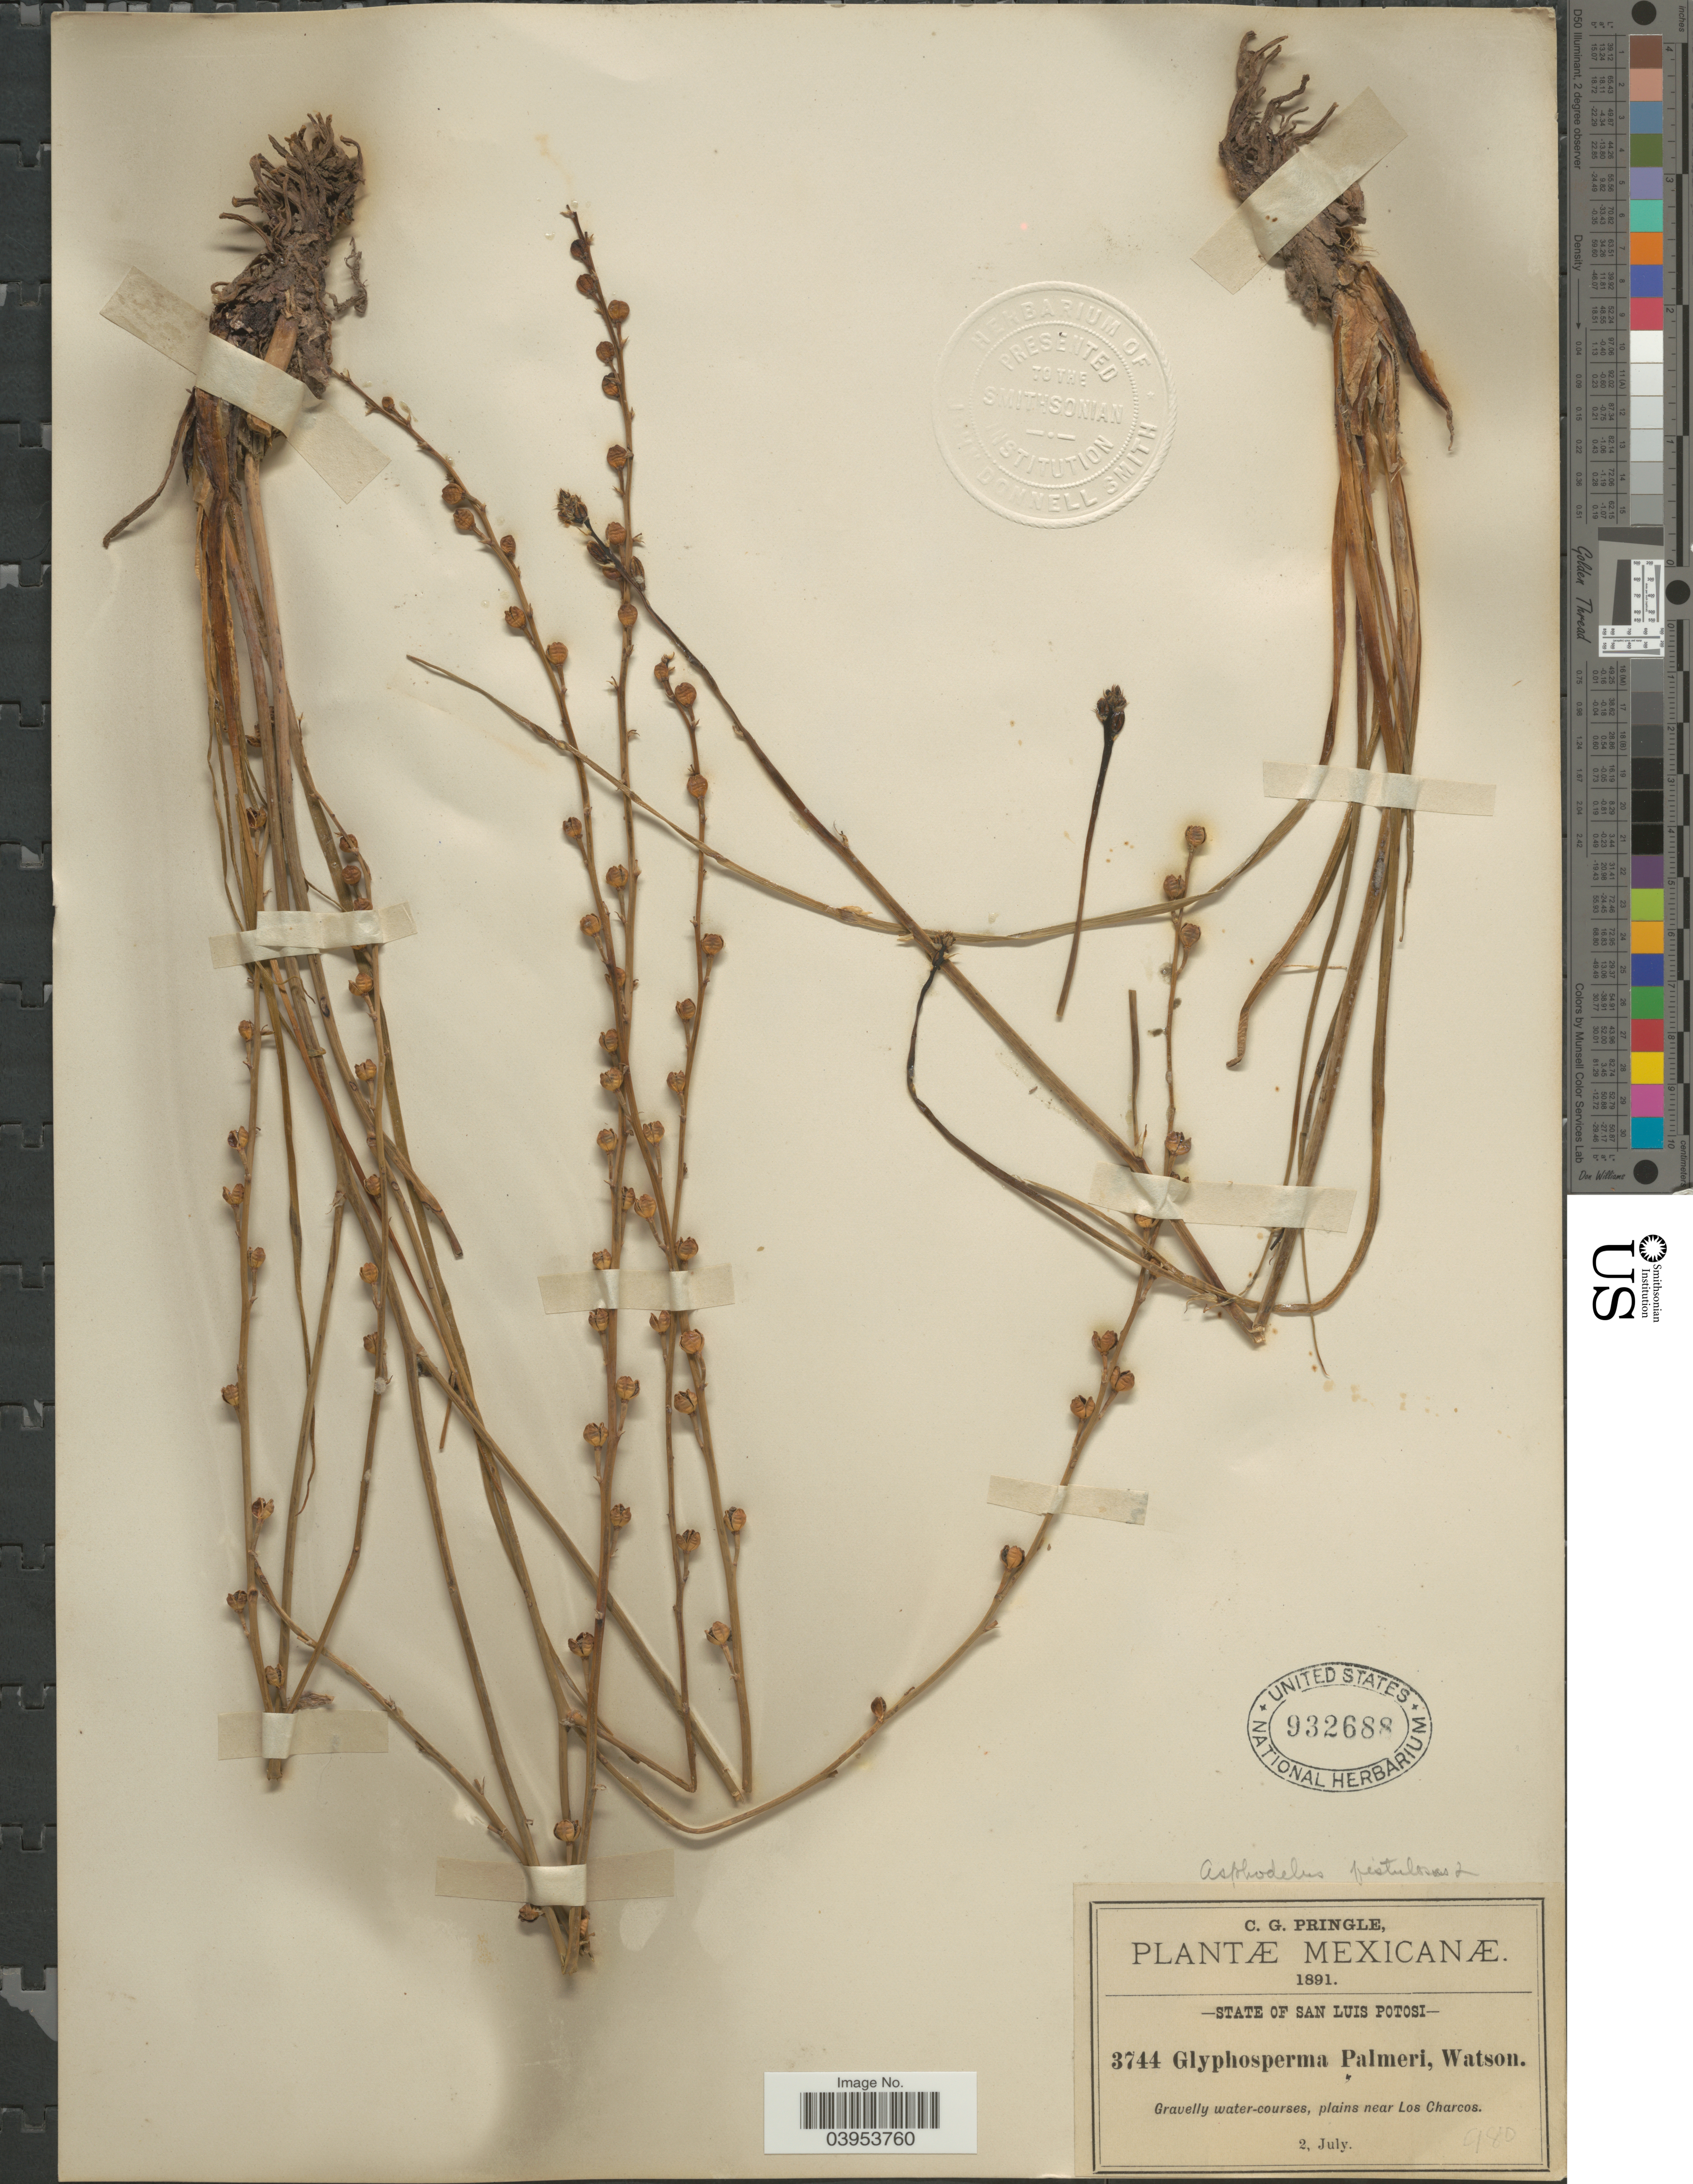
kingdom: Plantae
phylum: Tracheophyta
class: Liliopsida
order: Asparagales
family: Asphodelaceae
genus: Asphodelus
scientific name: Asphodelus fistulosus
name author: L.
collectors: C. G. Pringle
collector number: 3744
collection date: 1891-07-02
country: Mexico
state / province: San Luis Potosí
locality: Plains near Los Charcos.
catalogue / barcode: US 932688